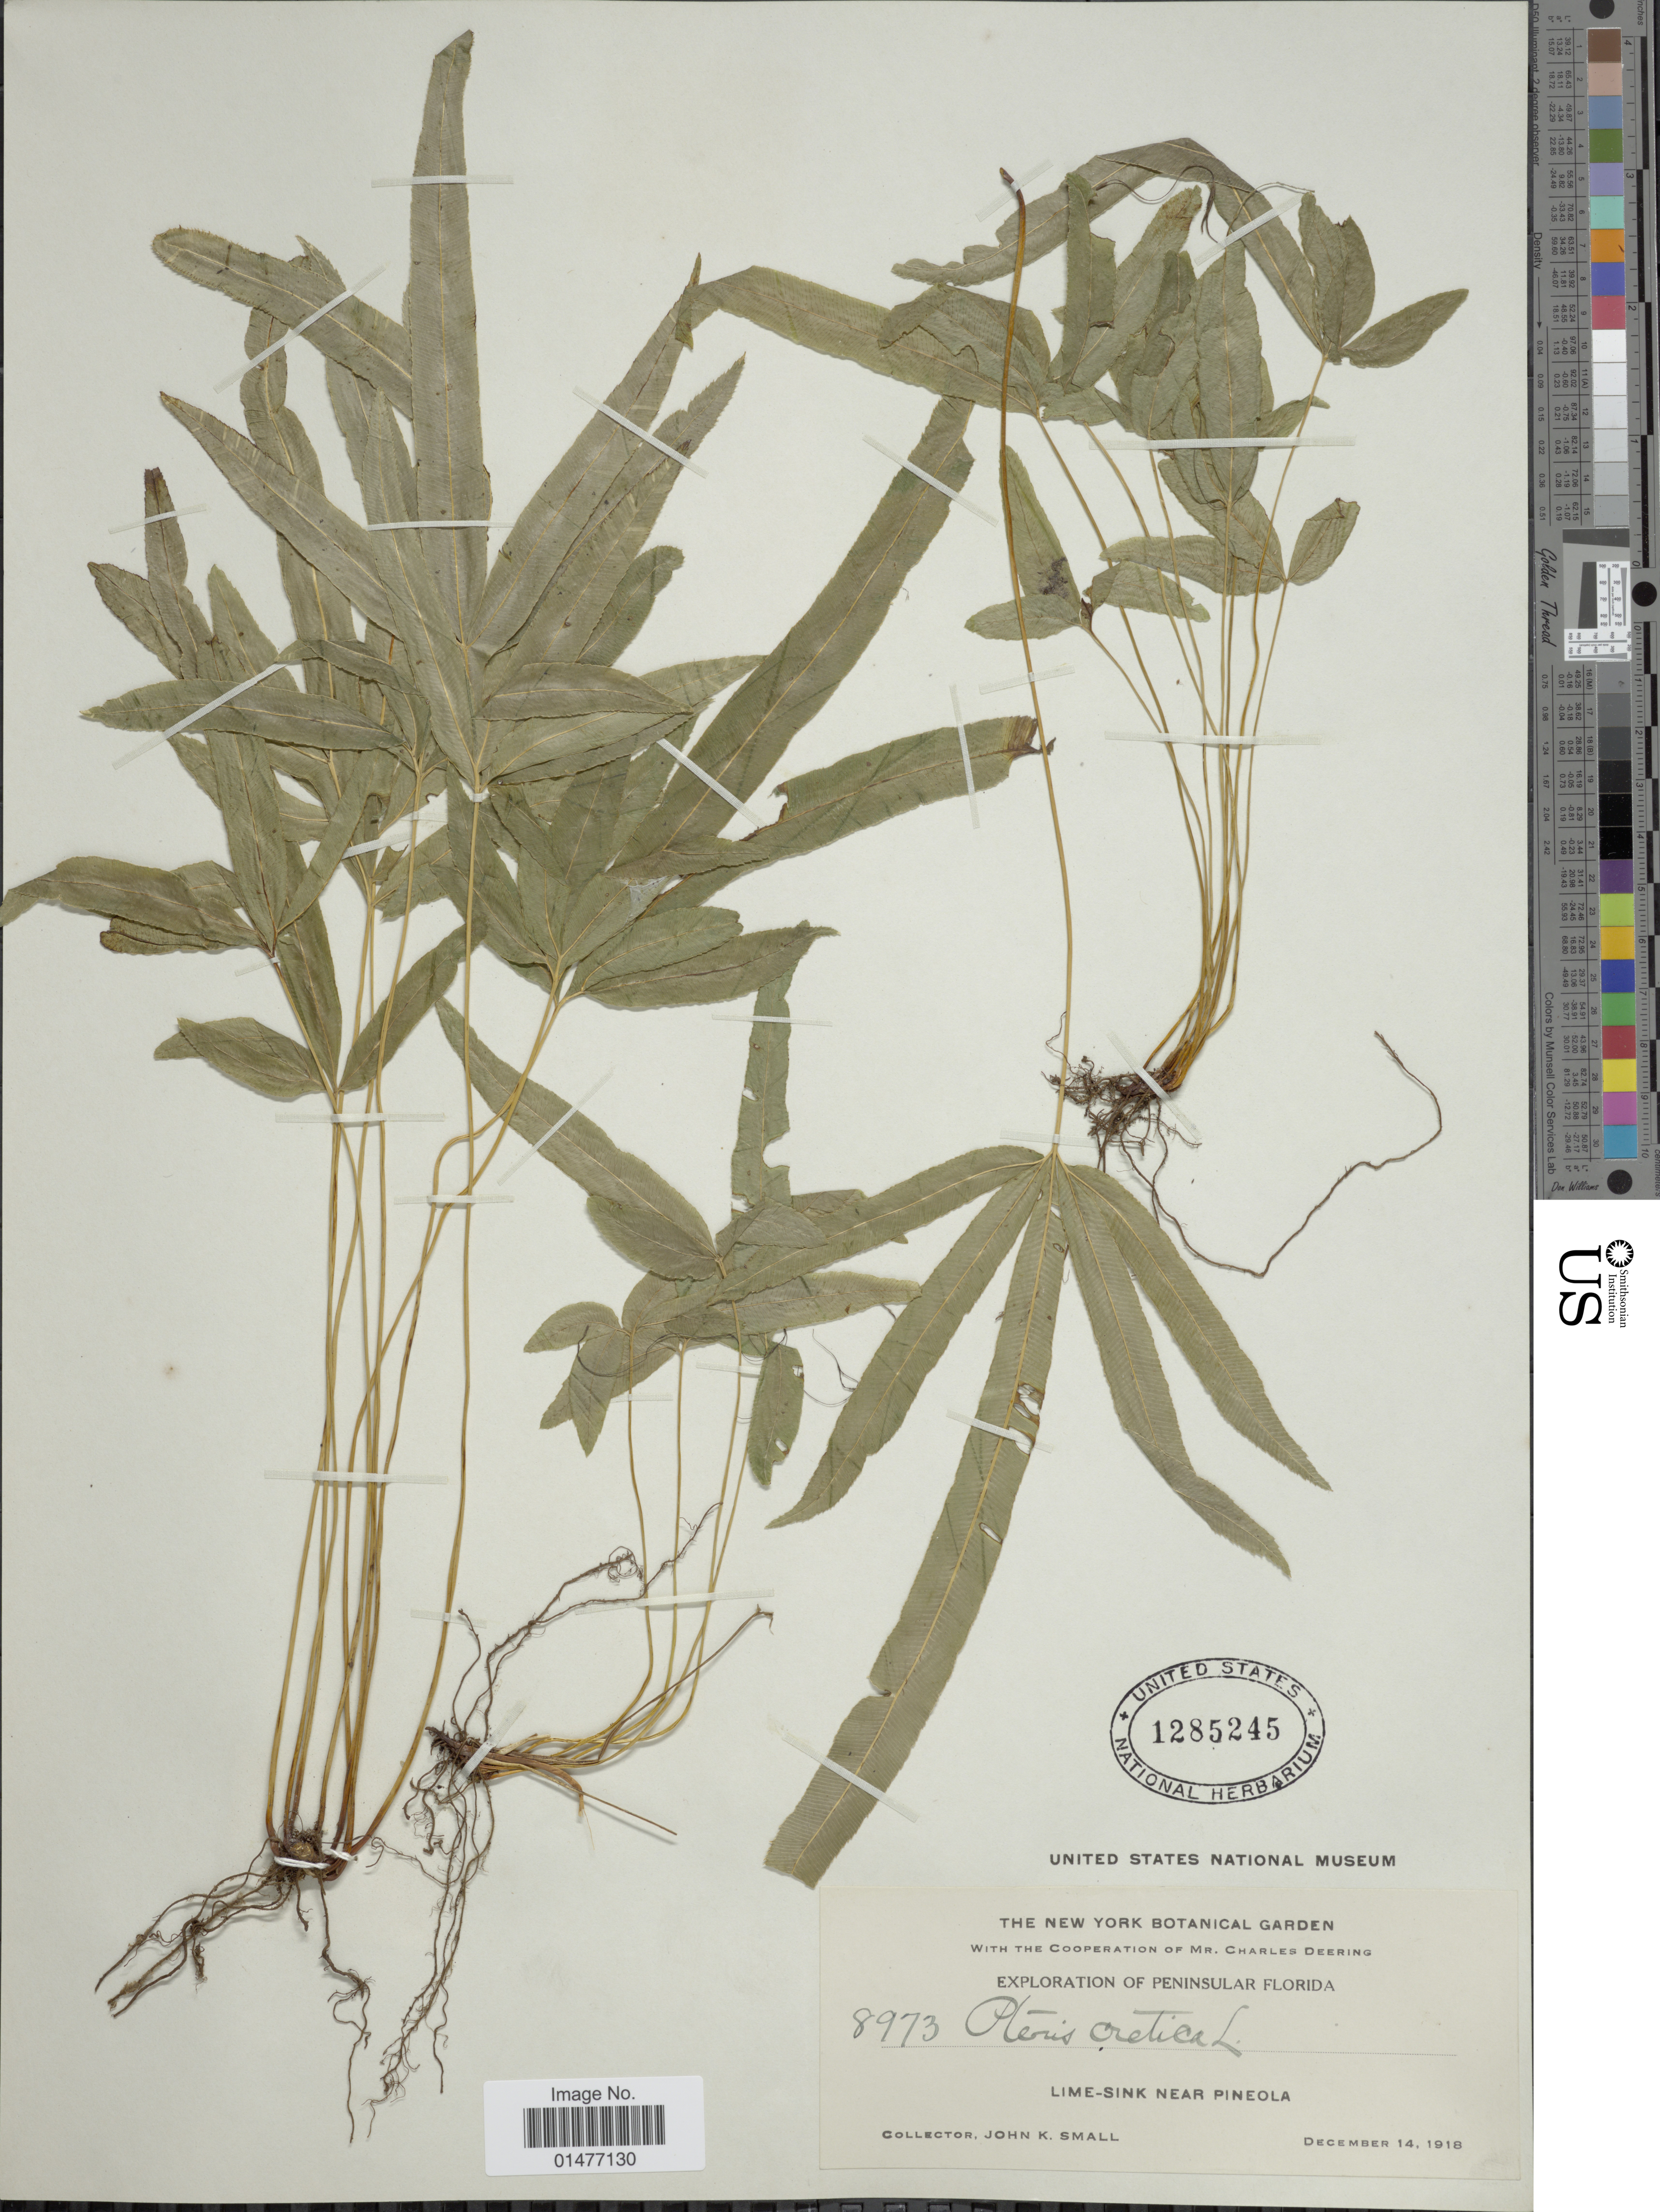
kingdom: Plantae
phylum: Tracheophyta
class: Polypodiopsida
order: Polypodiales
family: Pteridaceae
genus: Pteris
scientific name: Pteris cretica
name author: L.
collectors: J. K. Small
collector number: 8973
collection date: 1918-12-14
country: United States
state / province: Florida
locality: Exploration of Peninsular Florida, Limesing near Pineola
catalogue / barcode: US 1285245